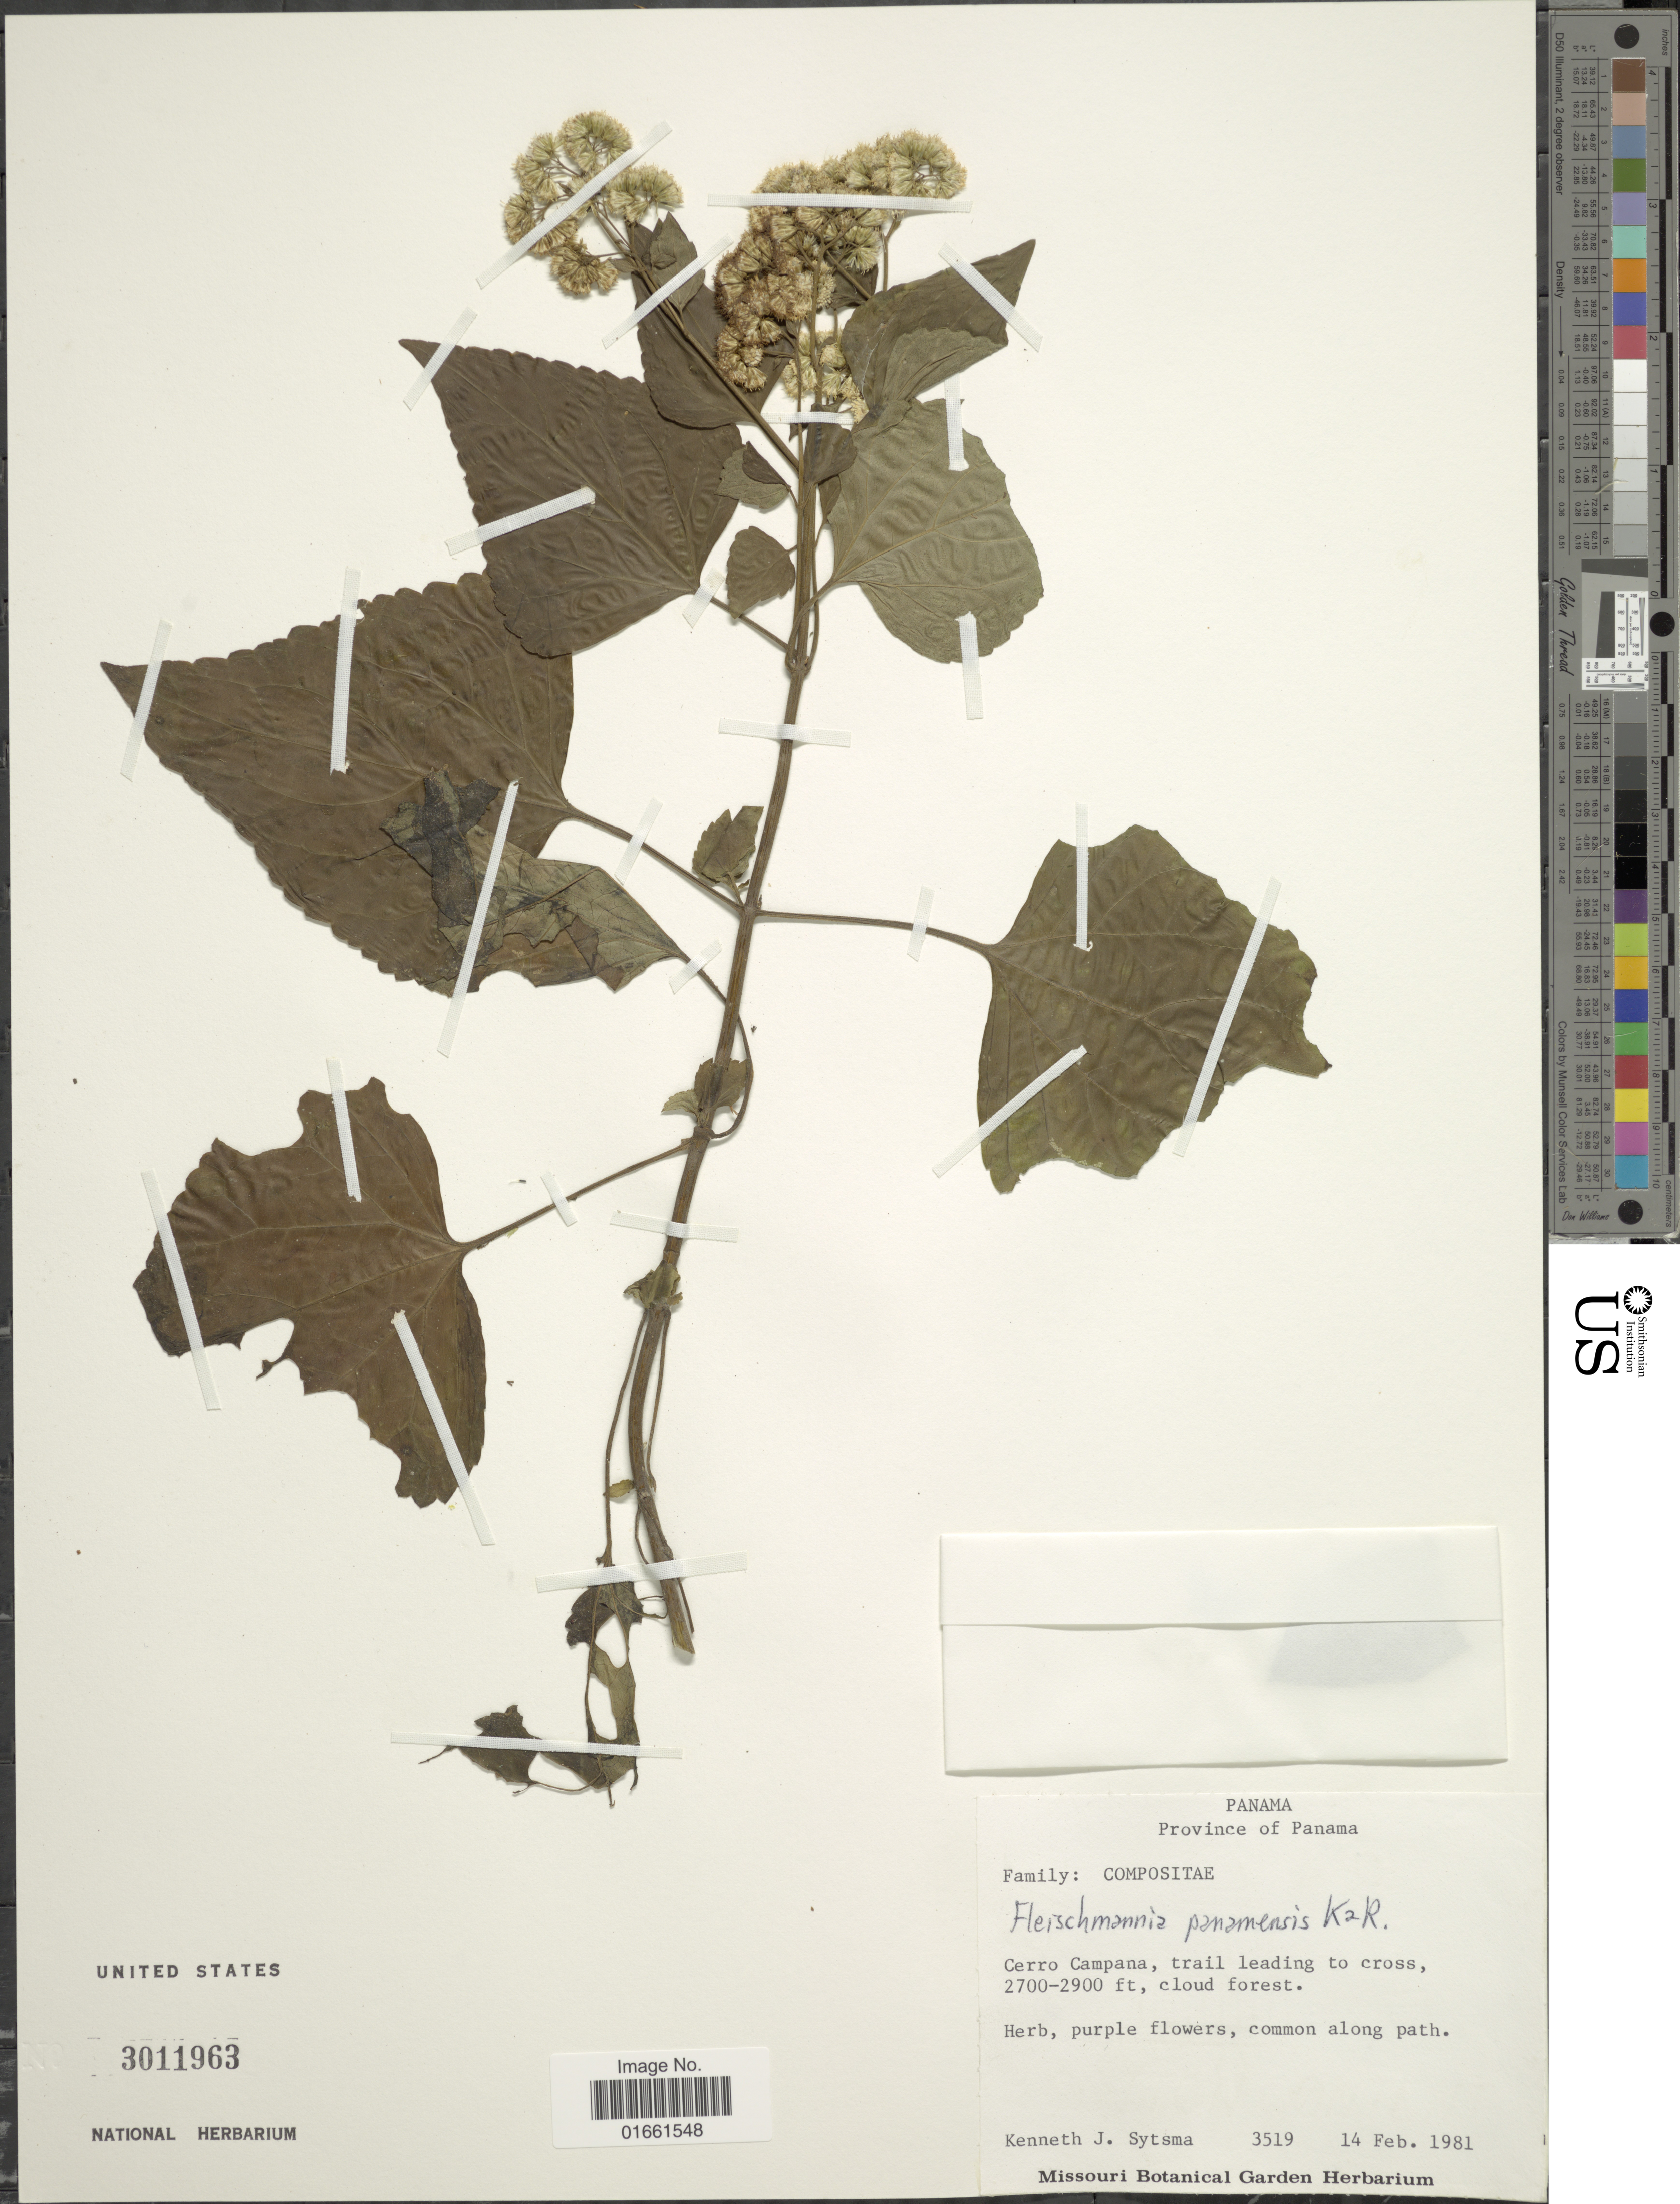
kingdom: Plantae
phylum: Tracheophyta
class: Magnoliopsida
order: Asterales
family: Asteraceae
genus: Fleischmannia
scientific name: Fleischmannia panamensis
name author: R.M. King & H. Rob.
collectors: K. J. Sytsma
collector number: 3519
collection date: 1981-02-14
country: Panama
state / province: Panamá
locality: Province of Panama, Cerro Campana, trail leading to cross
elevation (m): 823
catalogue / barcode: US 3011963